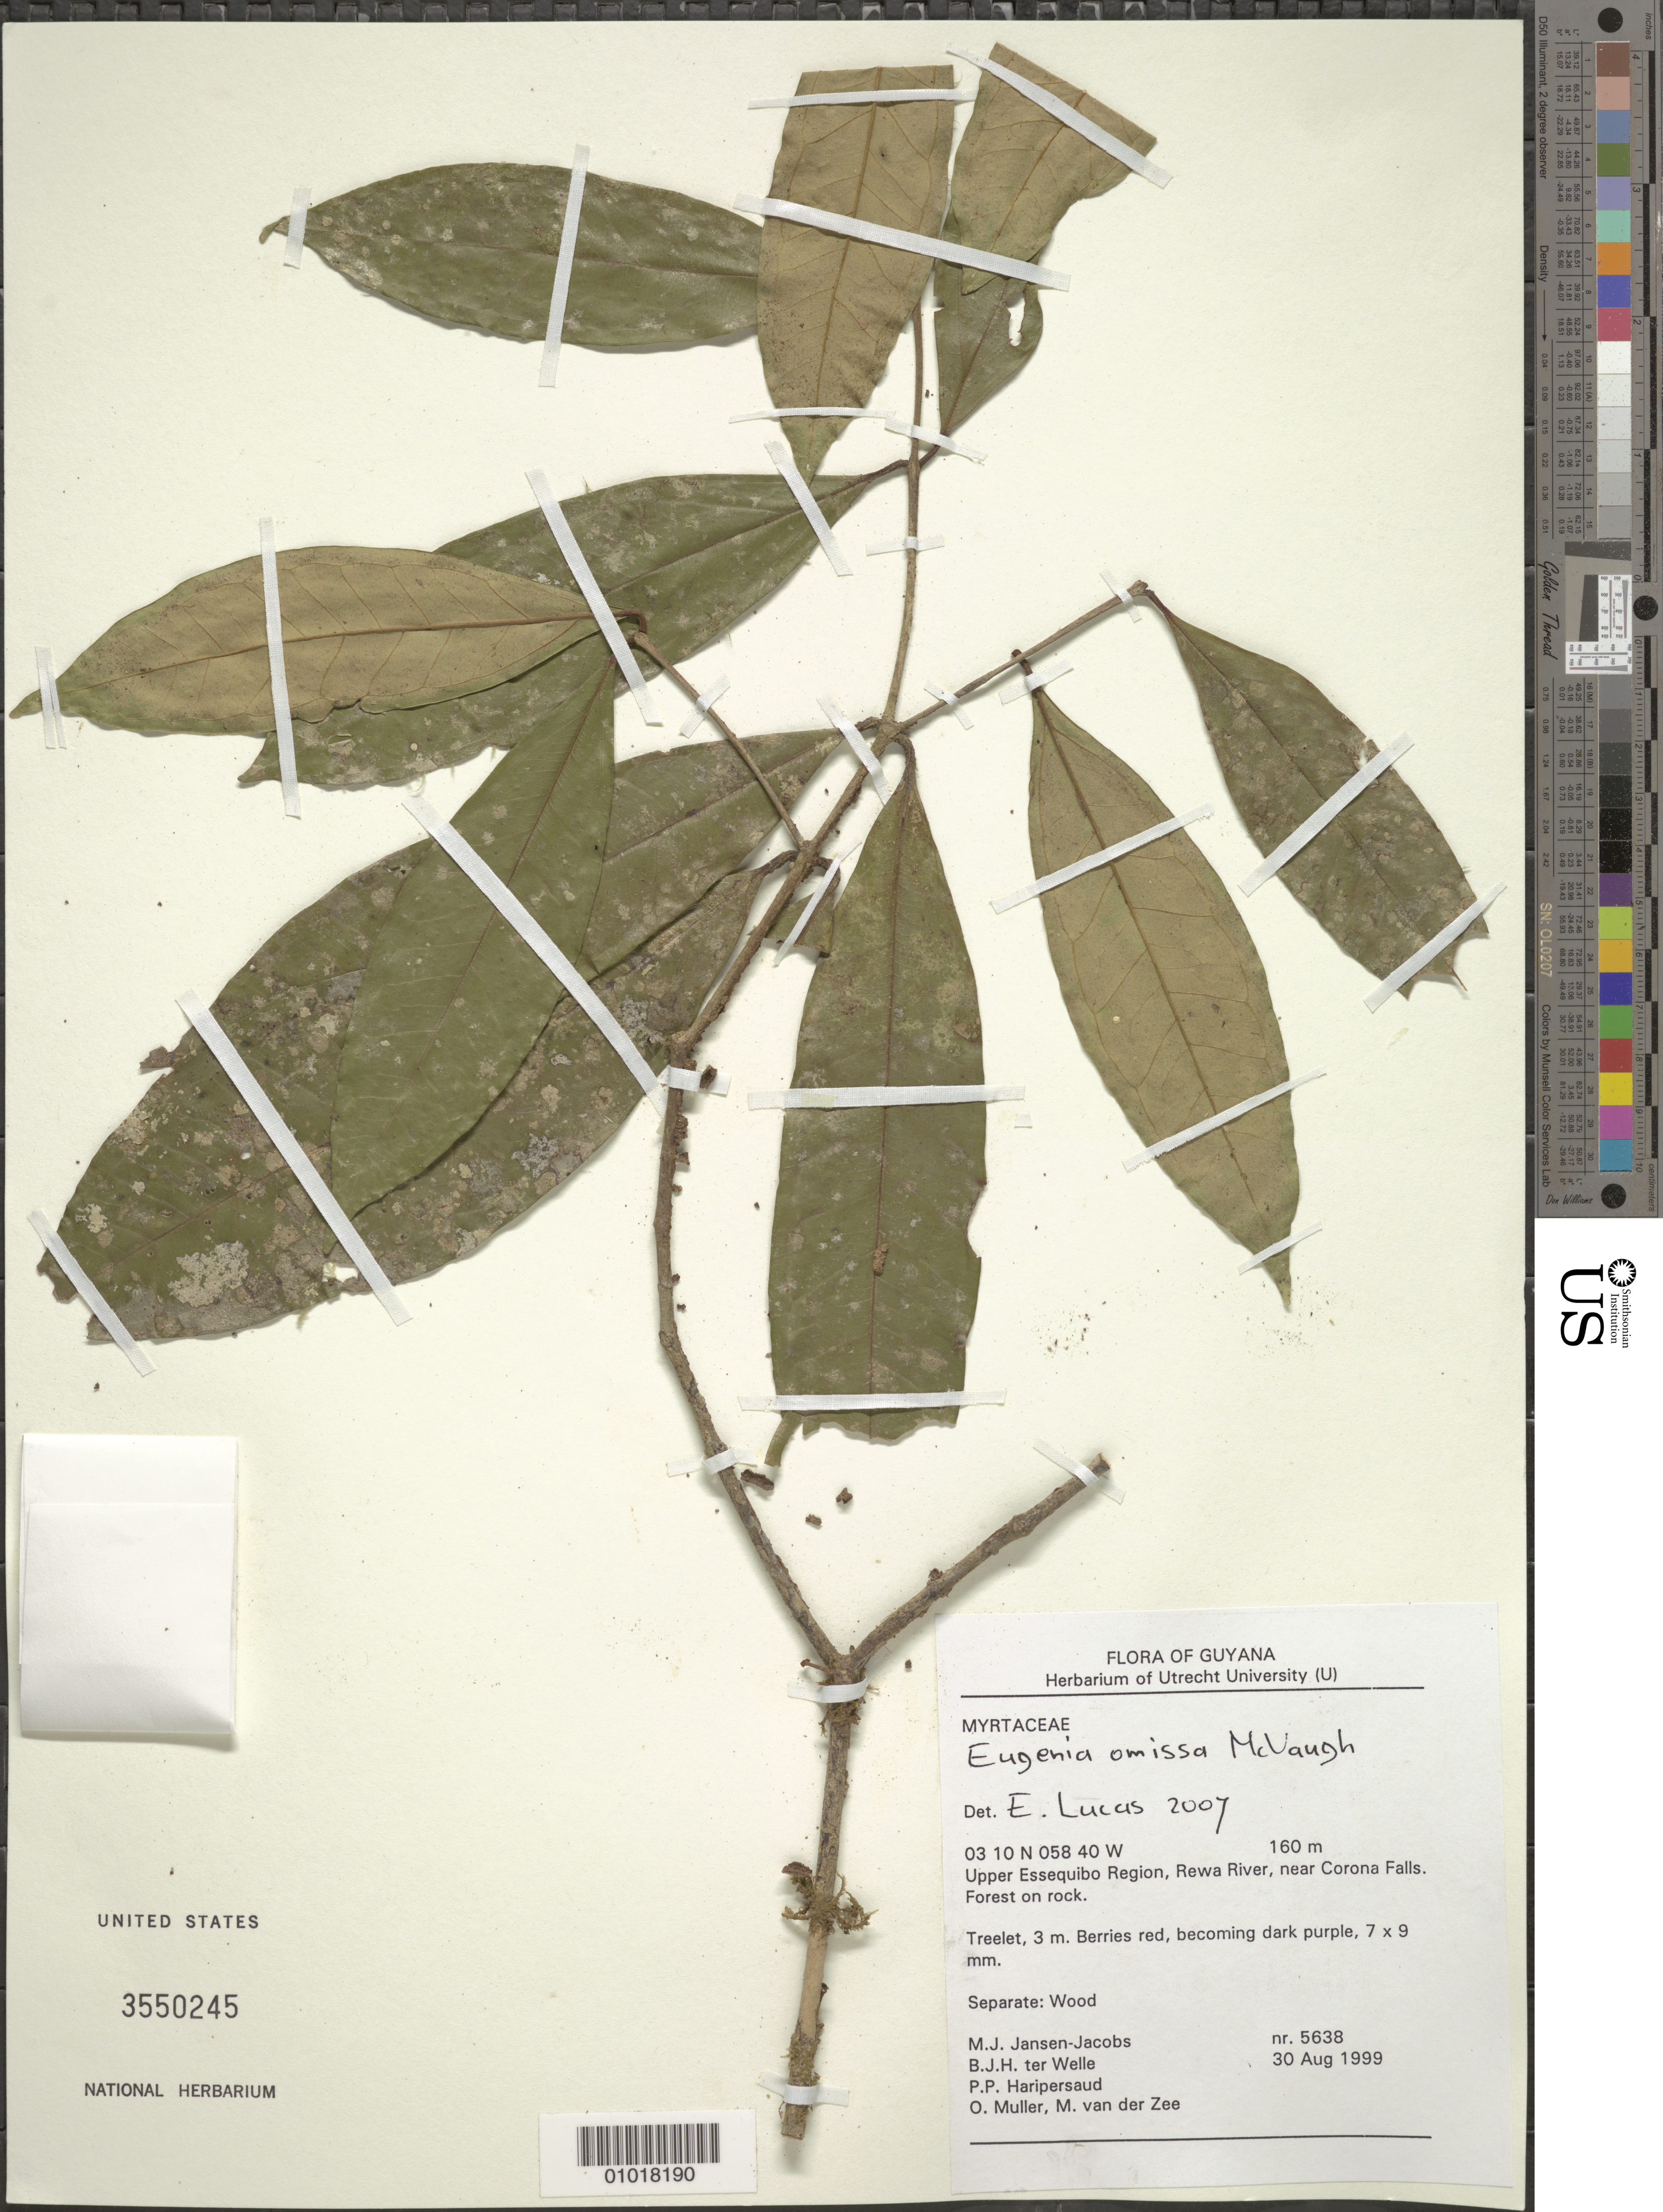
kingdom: Plantae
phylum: Tracheophyta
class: Magnoliopsida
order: Myrtales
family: Myrtaceae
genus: Eugenia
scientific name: Eugenia omissa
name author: McVaugh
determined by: Holst, Bruce K.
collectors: M. J. Jansen-Jacobs, B. Welle, P. Haripersaud, O. Muller & M. van der Zee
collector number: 5638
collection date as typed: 30-Aug-99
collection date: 1999-08-30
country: Guyana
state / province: U. Takutu-U. Essequibo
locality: Rewa River, near Corona Falls, Upper Essequibo Region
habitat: Forest on rock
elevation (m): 160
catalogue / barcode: US 3550245